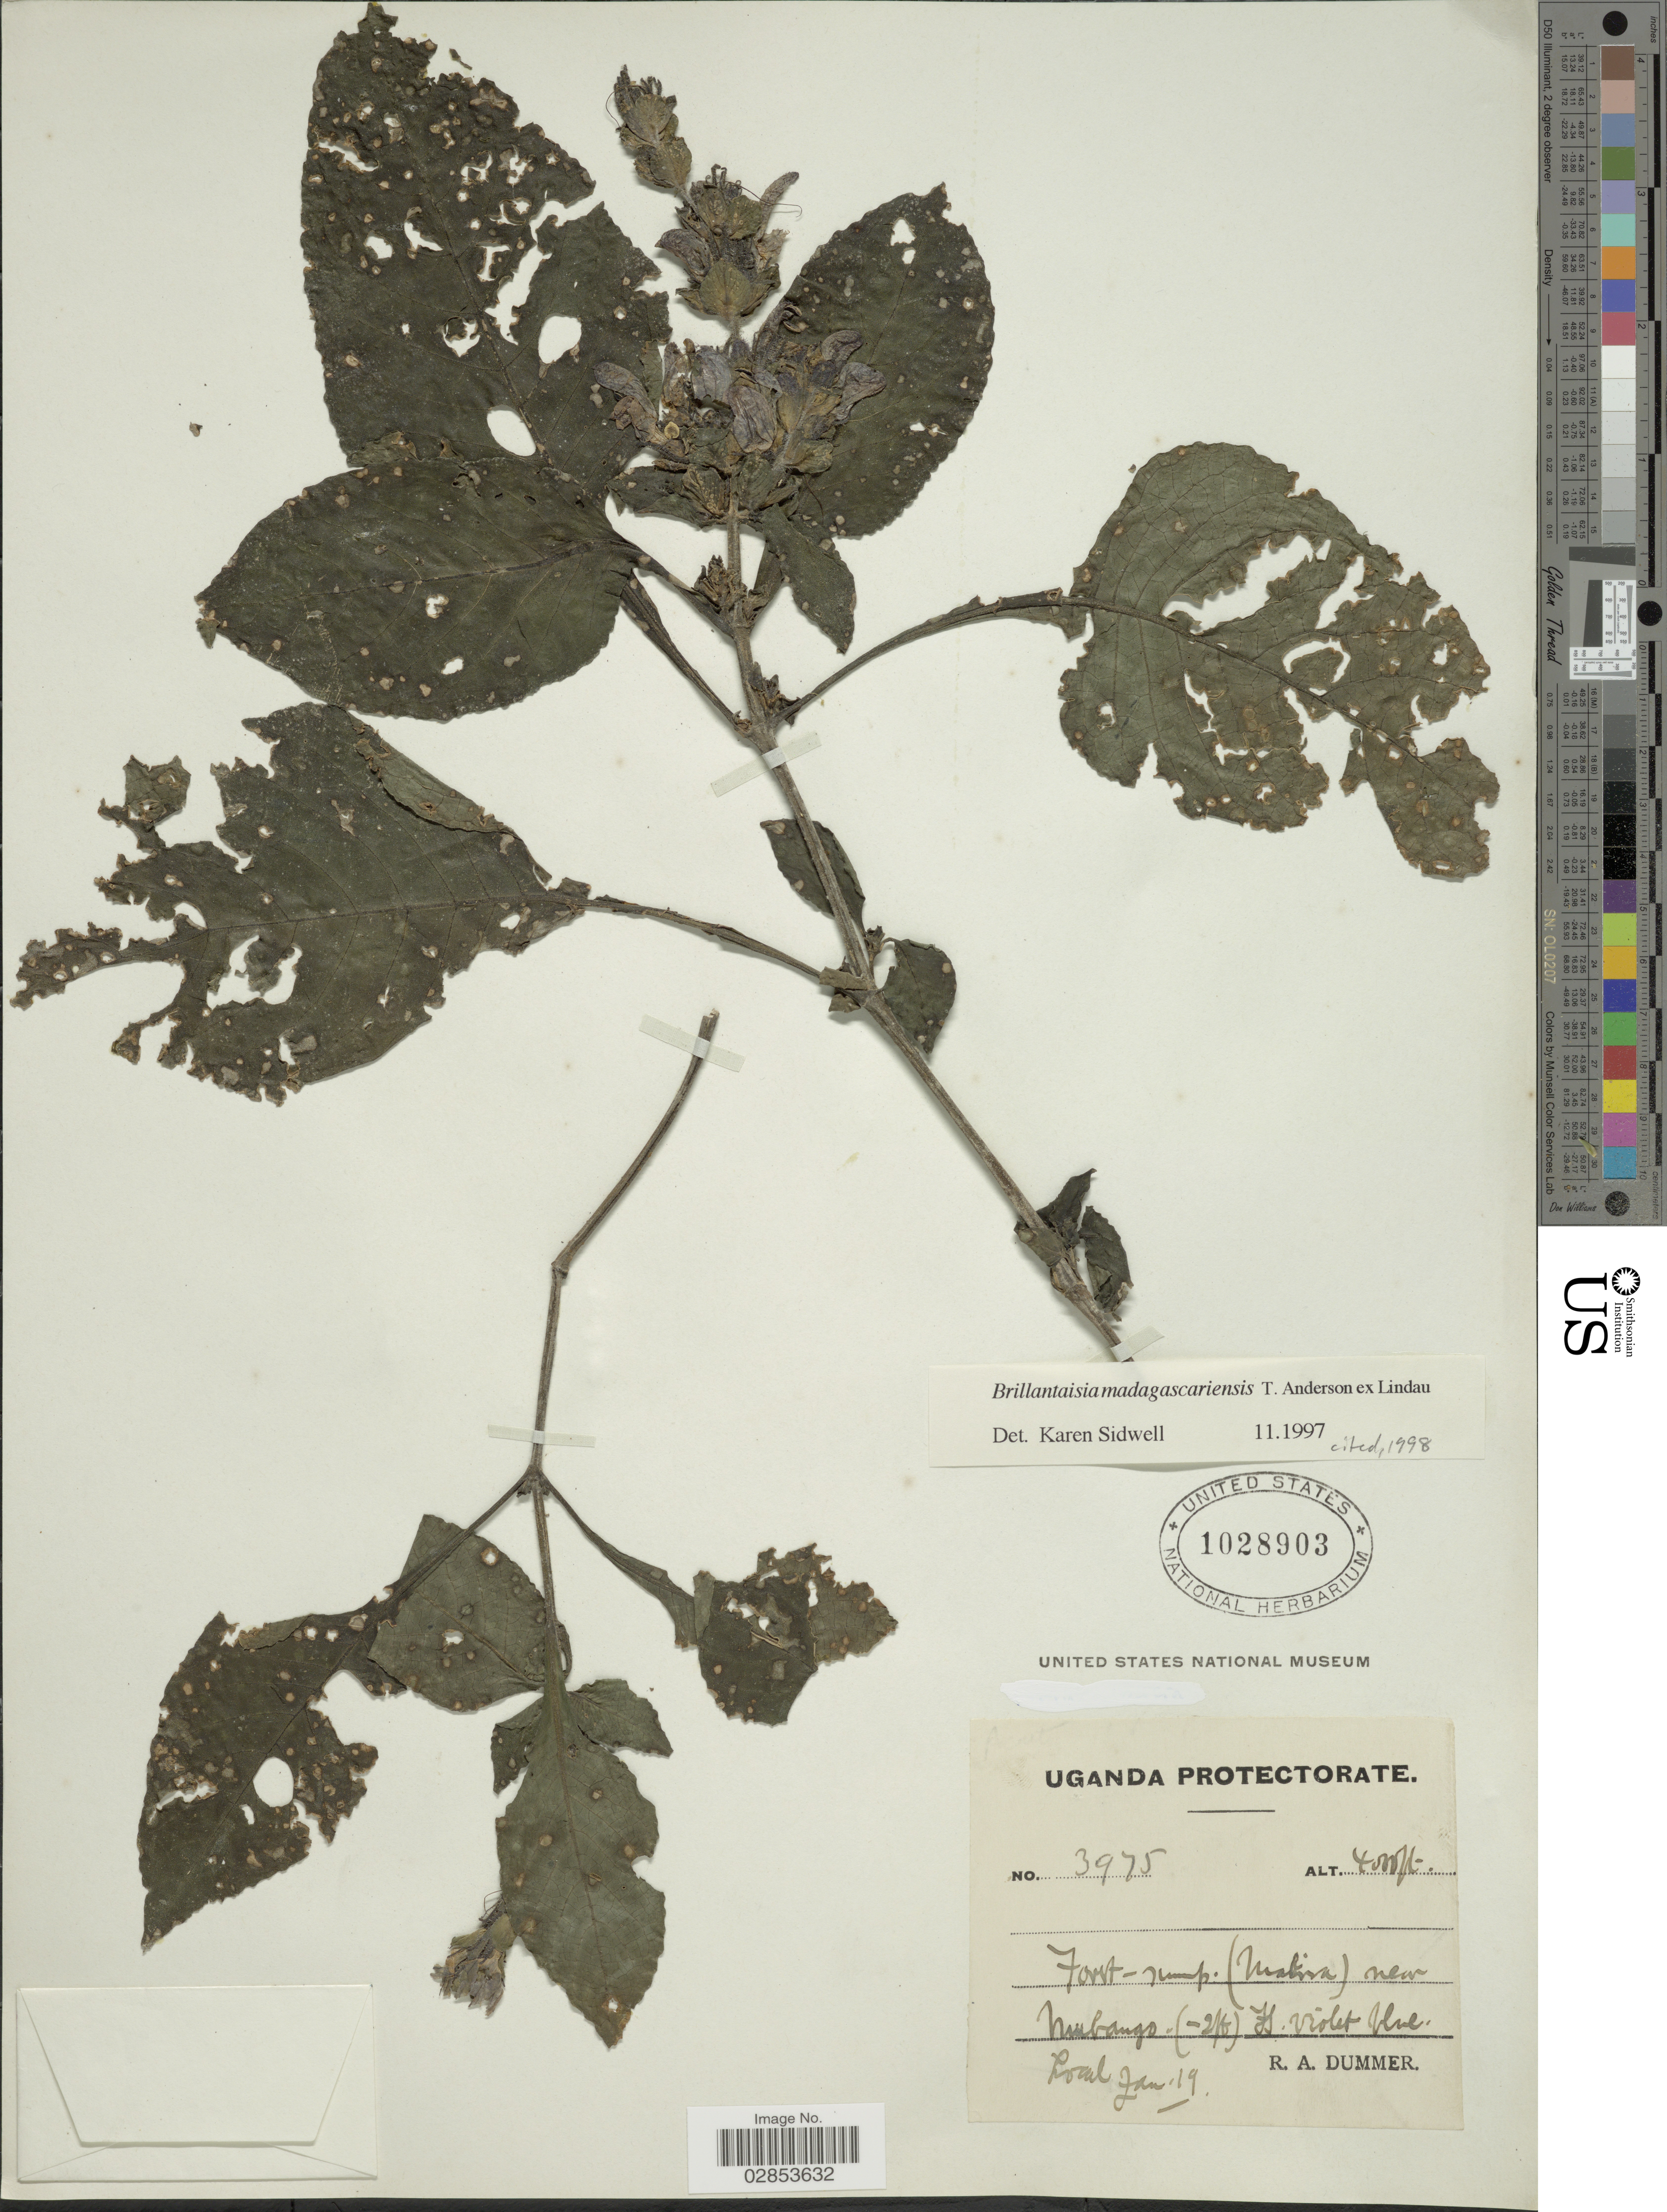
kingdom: Plantae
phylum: Tracheophyta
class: Magnoliopsida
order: Lamiales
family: Acanthaceae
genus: Brillantaisia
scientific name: Brillantaisia madagascariensis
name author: T. Anderson ex Lindau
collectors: R. A. Dümmer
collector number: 3975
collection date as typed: Transcribed d/m/y: /1/19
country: Uganda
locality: Uganda Protectorate. Mubango.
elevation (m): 1219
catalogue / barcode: US 1028903